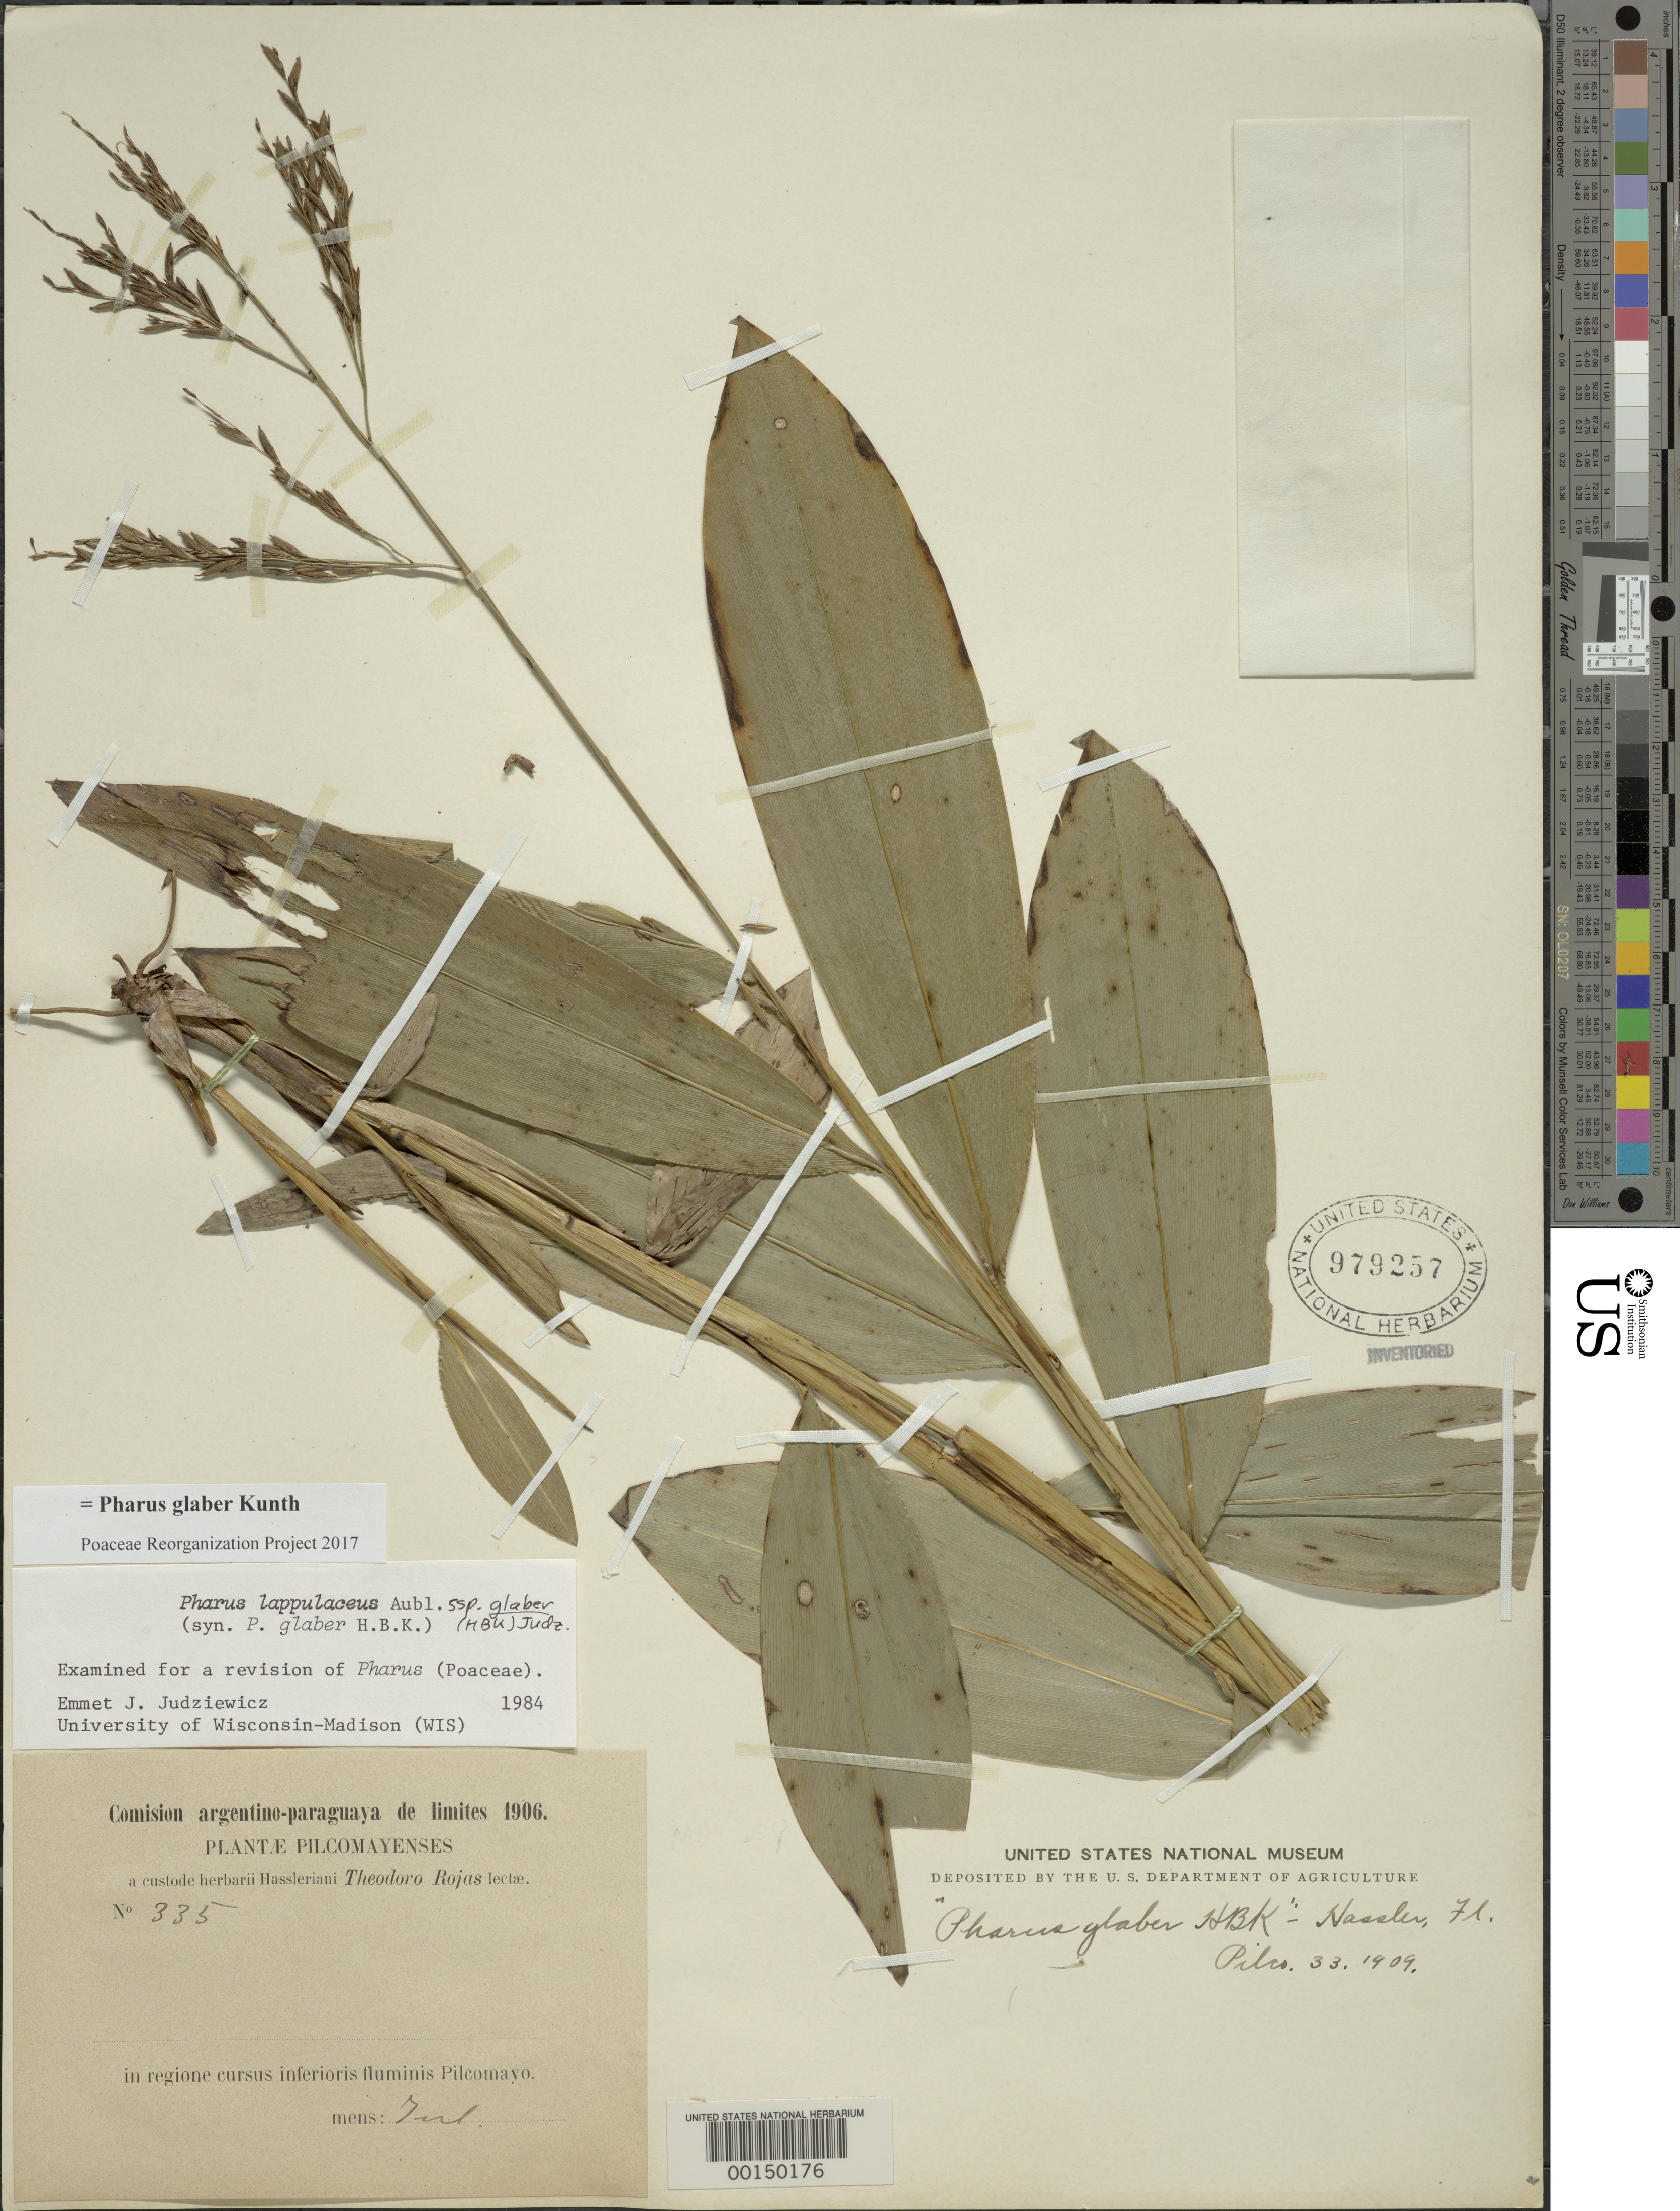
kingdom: Plantae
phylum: Tracheophyta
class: Liliopsida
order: Poales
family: Poaceae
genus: Pharus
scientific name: Pharus glaber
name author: Kunth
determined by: Poaceae Reorganization Project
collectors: T. Rojas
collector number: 335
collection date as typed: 1906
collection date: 1906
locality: River pilcomayo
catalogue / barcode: US 979257